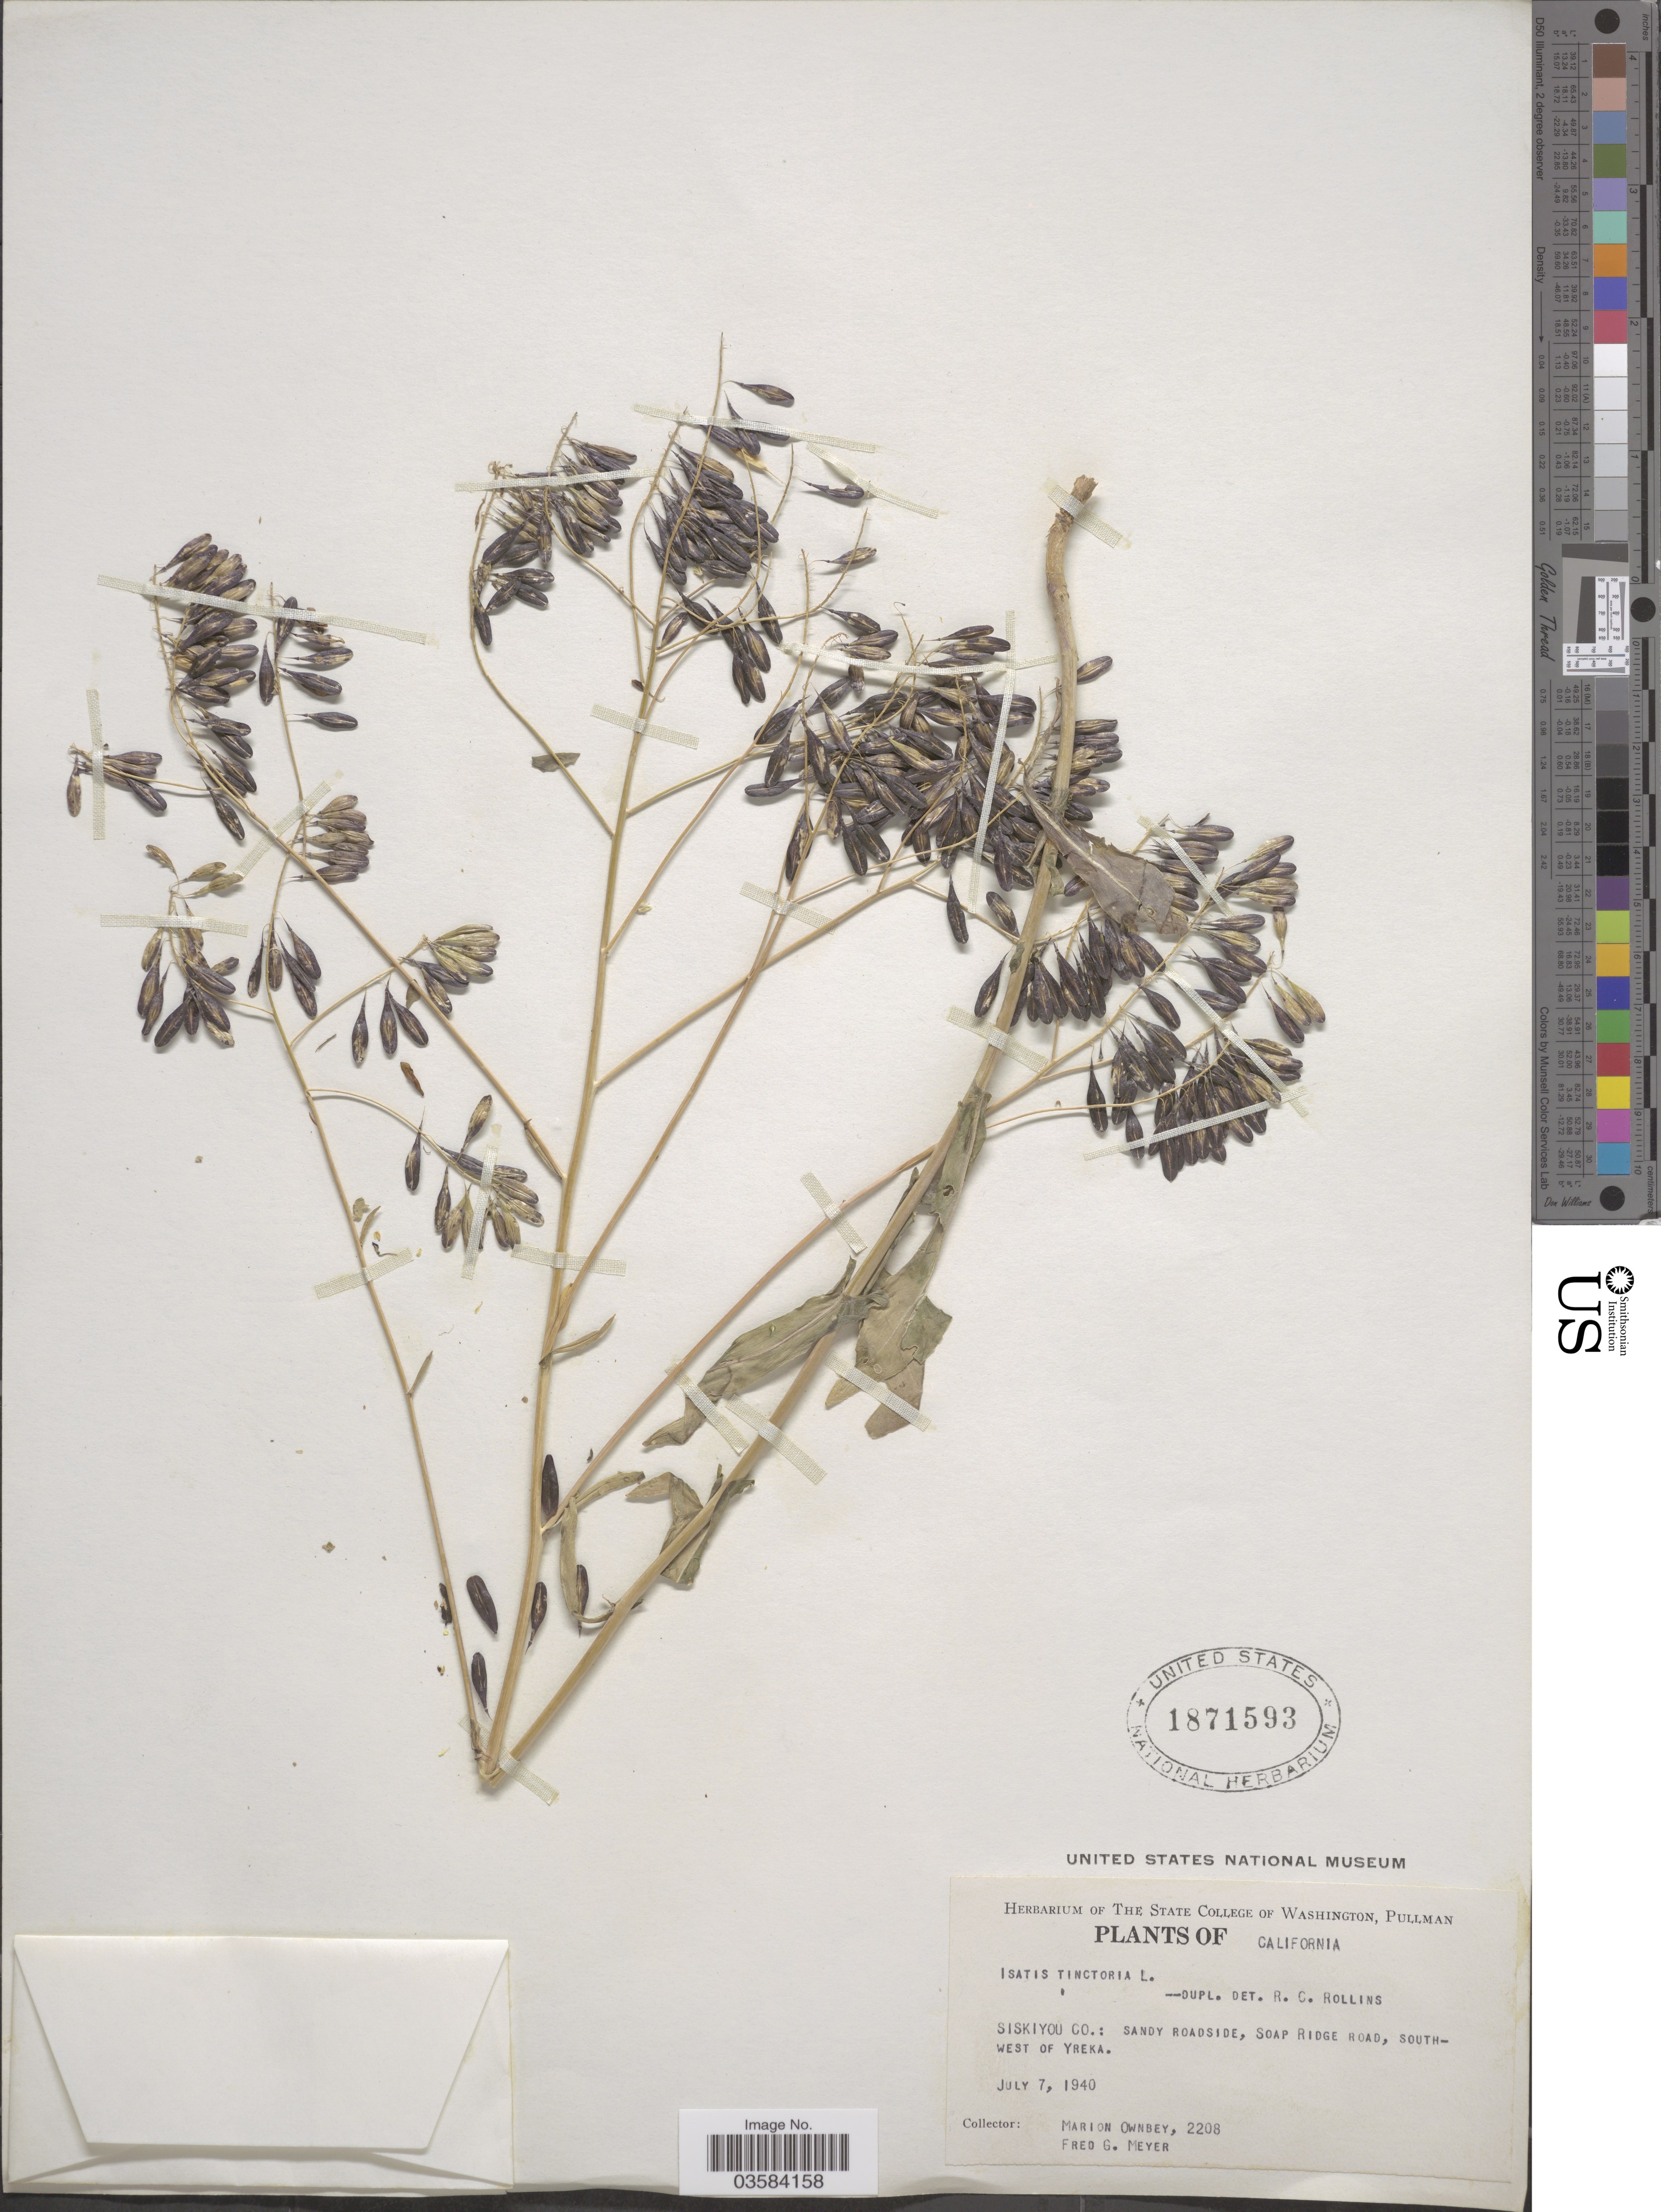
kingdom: Plantae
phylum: Tracheophyta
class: Magnoliopsida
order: Brassicales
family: Brassicaceae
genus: Isatis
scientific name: Isatis tinctoria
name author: L.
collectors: M. Ownbey & F. Meyer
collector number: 2208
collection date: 1940-07-07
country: United States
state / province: California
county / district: Siskiyou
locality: Siskiyou Co.: sandy roadside, Soap Ridge Road, southwest of Yreka.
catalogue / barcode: US 1871593